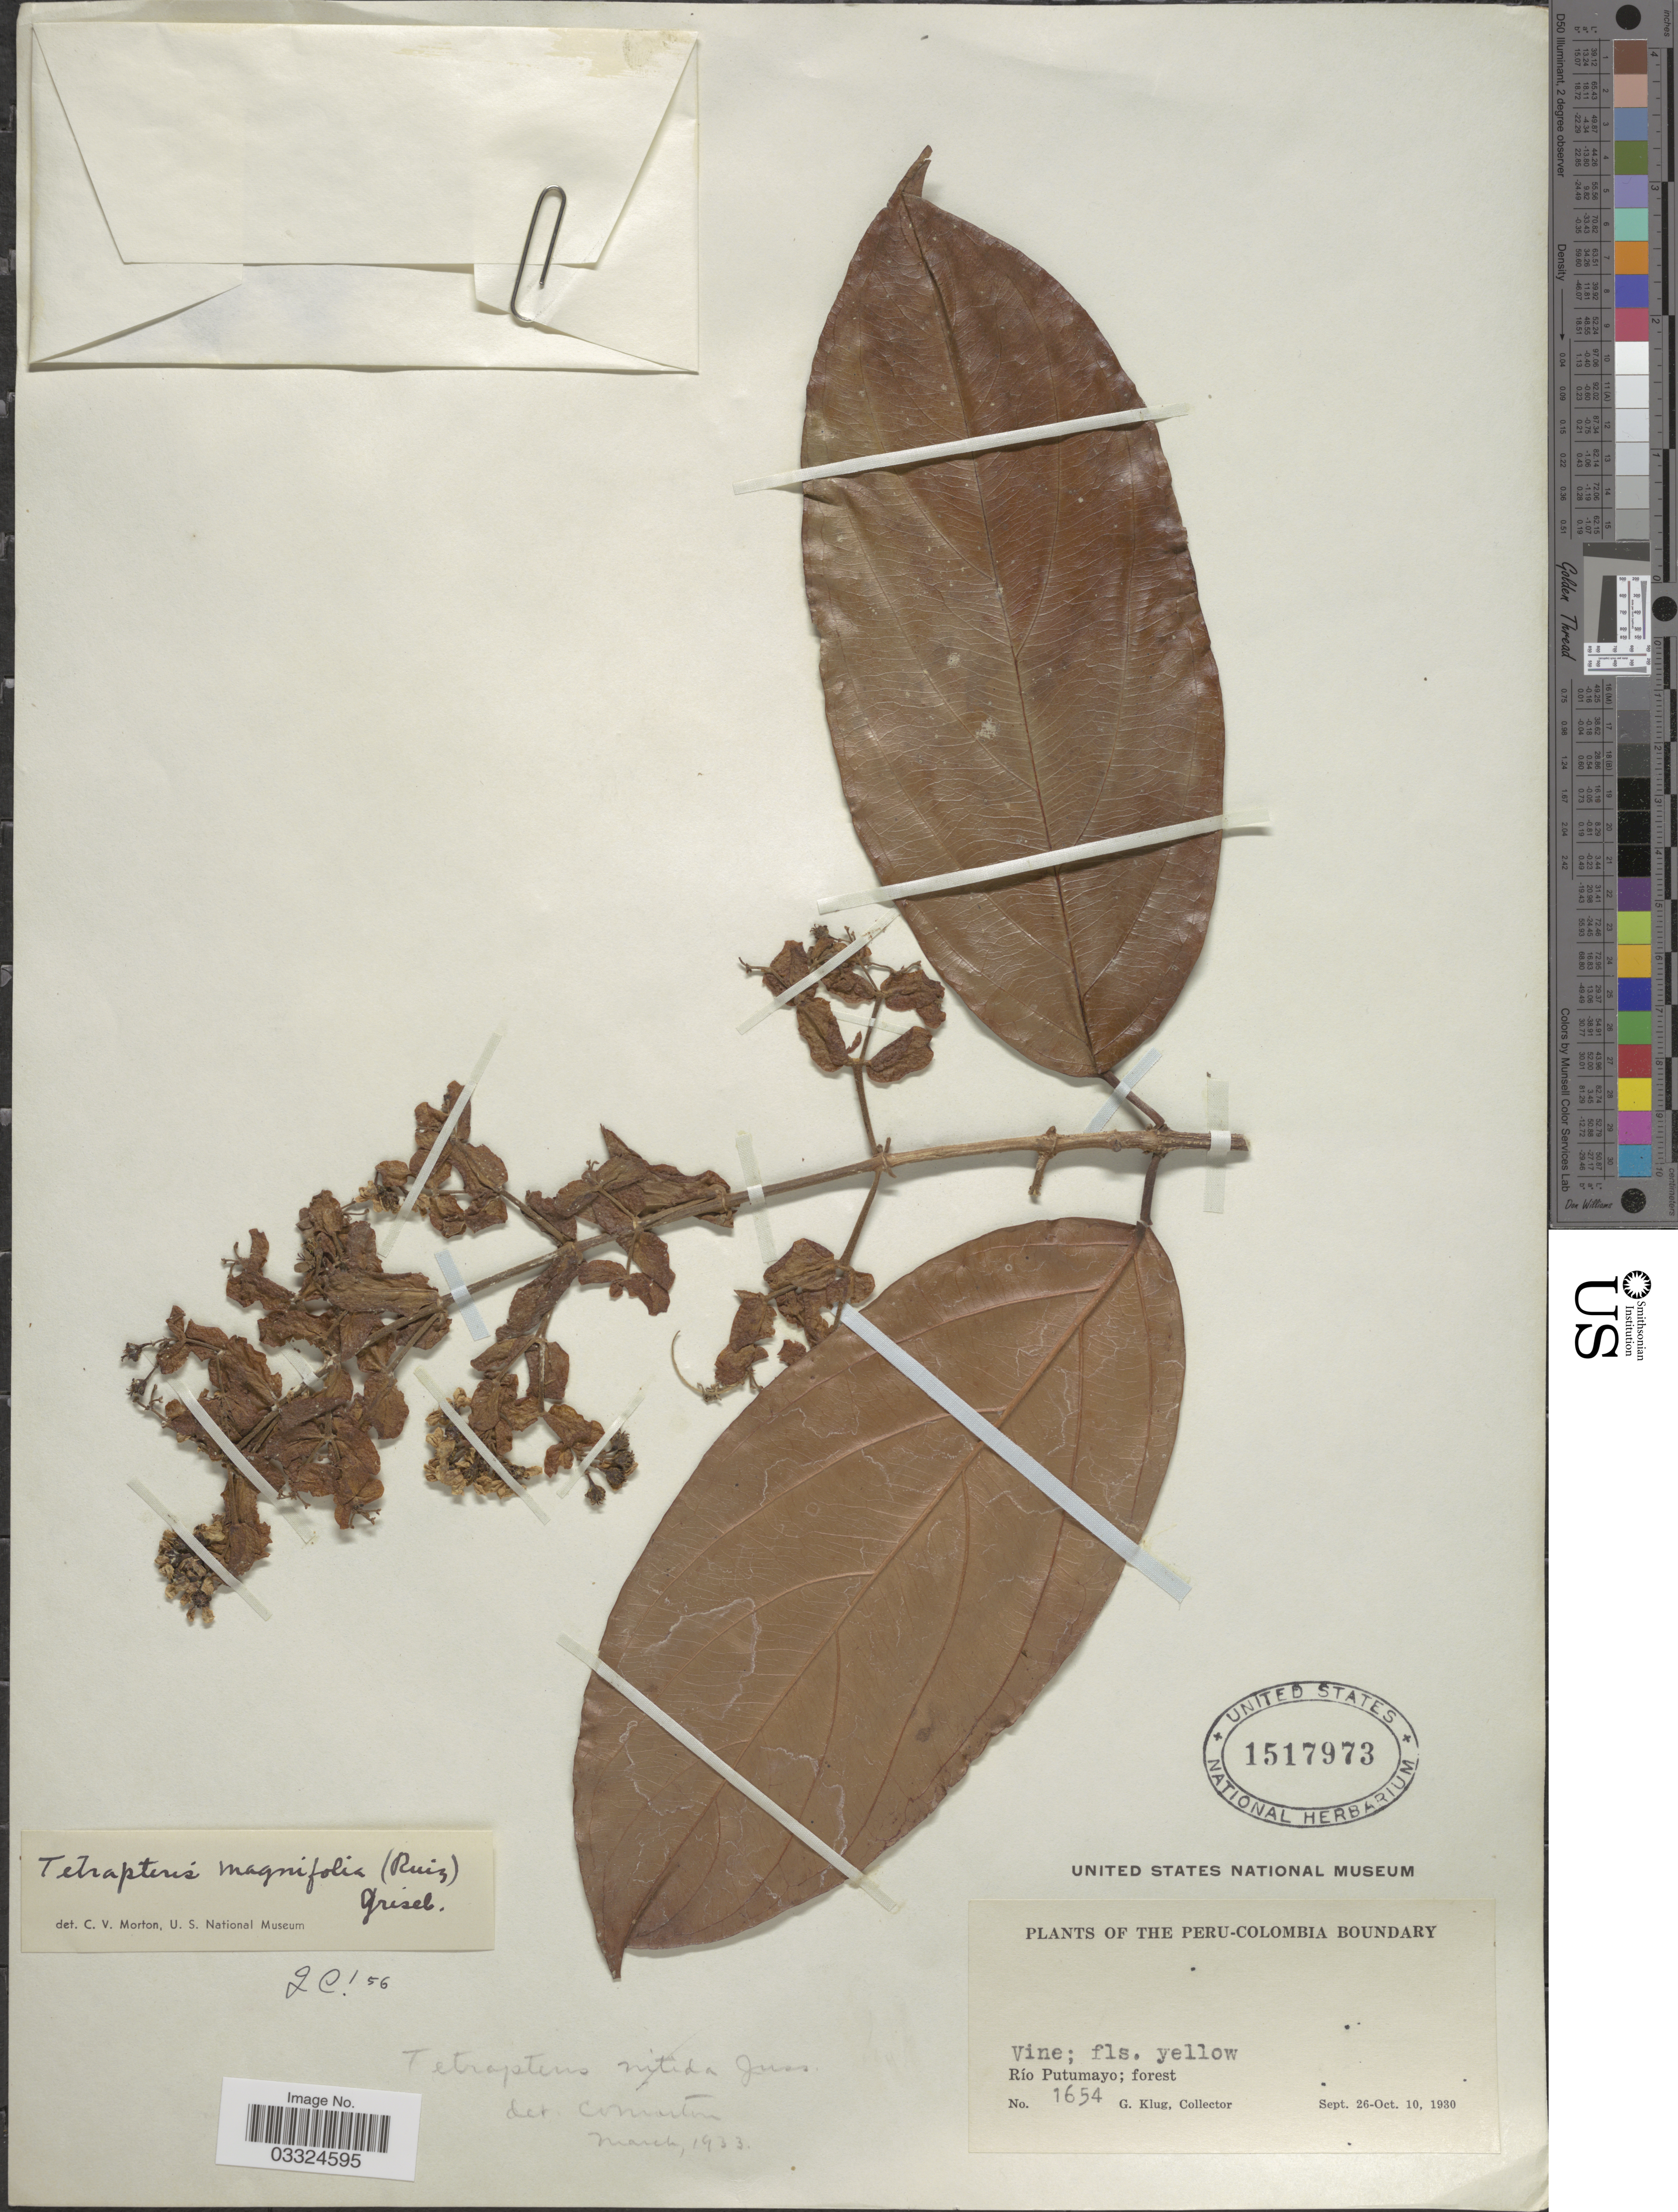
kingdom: Plantae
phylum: Tracheophyta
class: Magnoliopsida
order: Malpighiales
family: Malpighiaceae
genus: Tetrapterys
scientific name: Tetrapterys magnifolia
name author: Ruiz ex Griseb.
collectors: G. Klug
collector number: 1654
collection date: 1930-09-26/1930-10-10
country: Colombia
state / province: Putumayo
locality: The Peru-Colombia Boundary. Río Putumayo.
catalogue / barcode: US 1517973